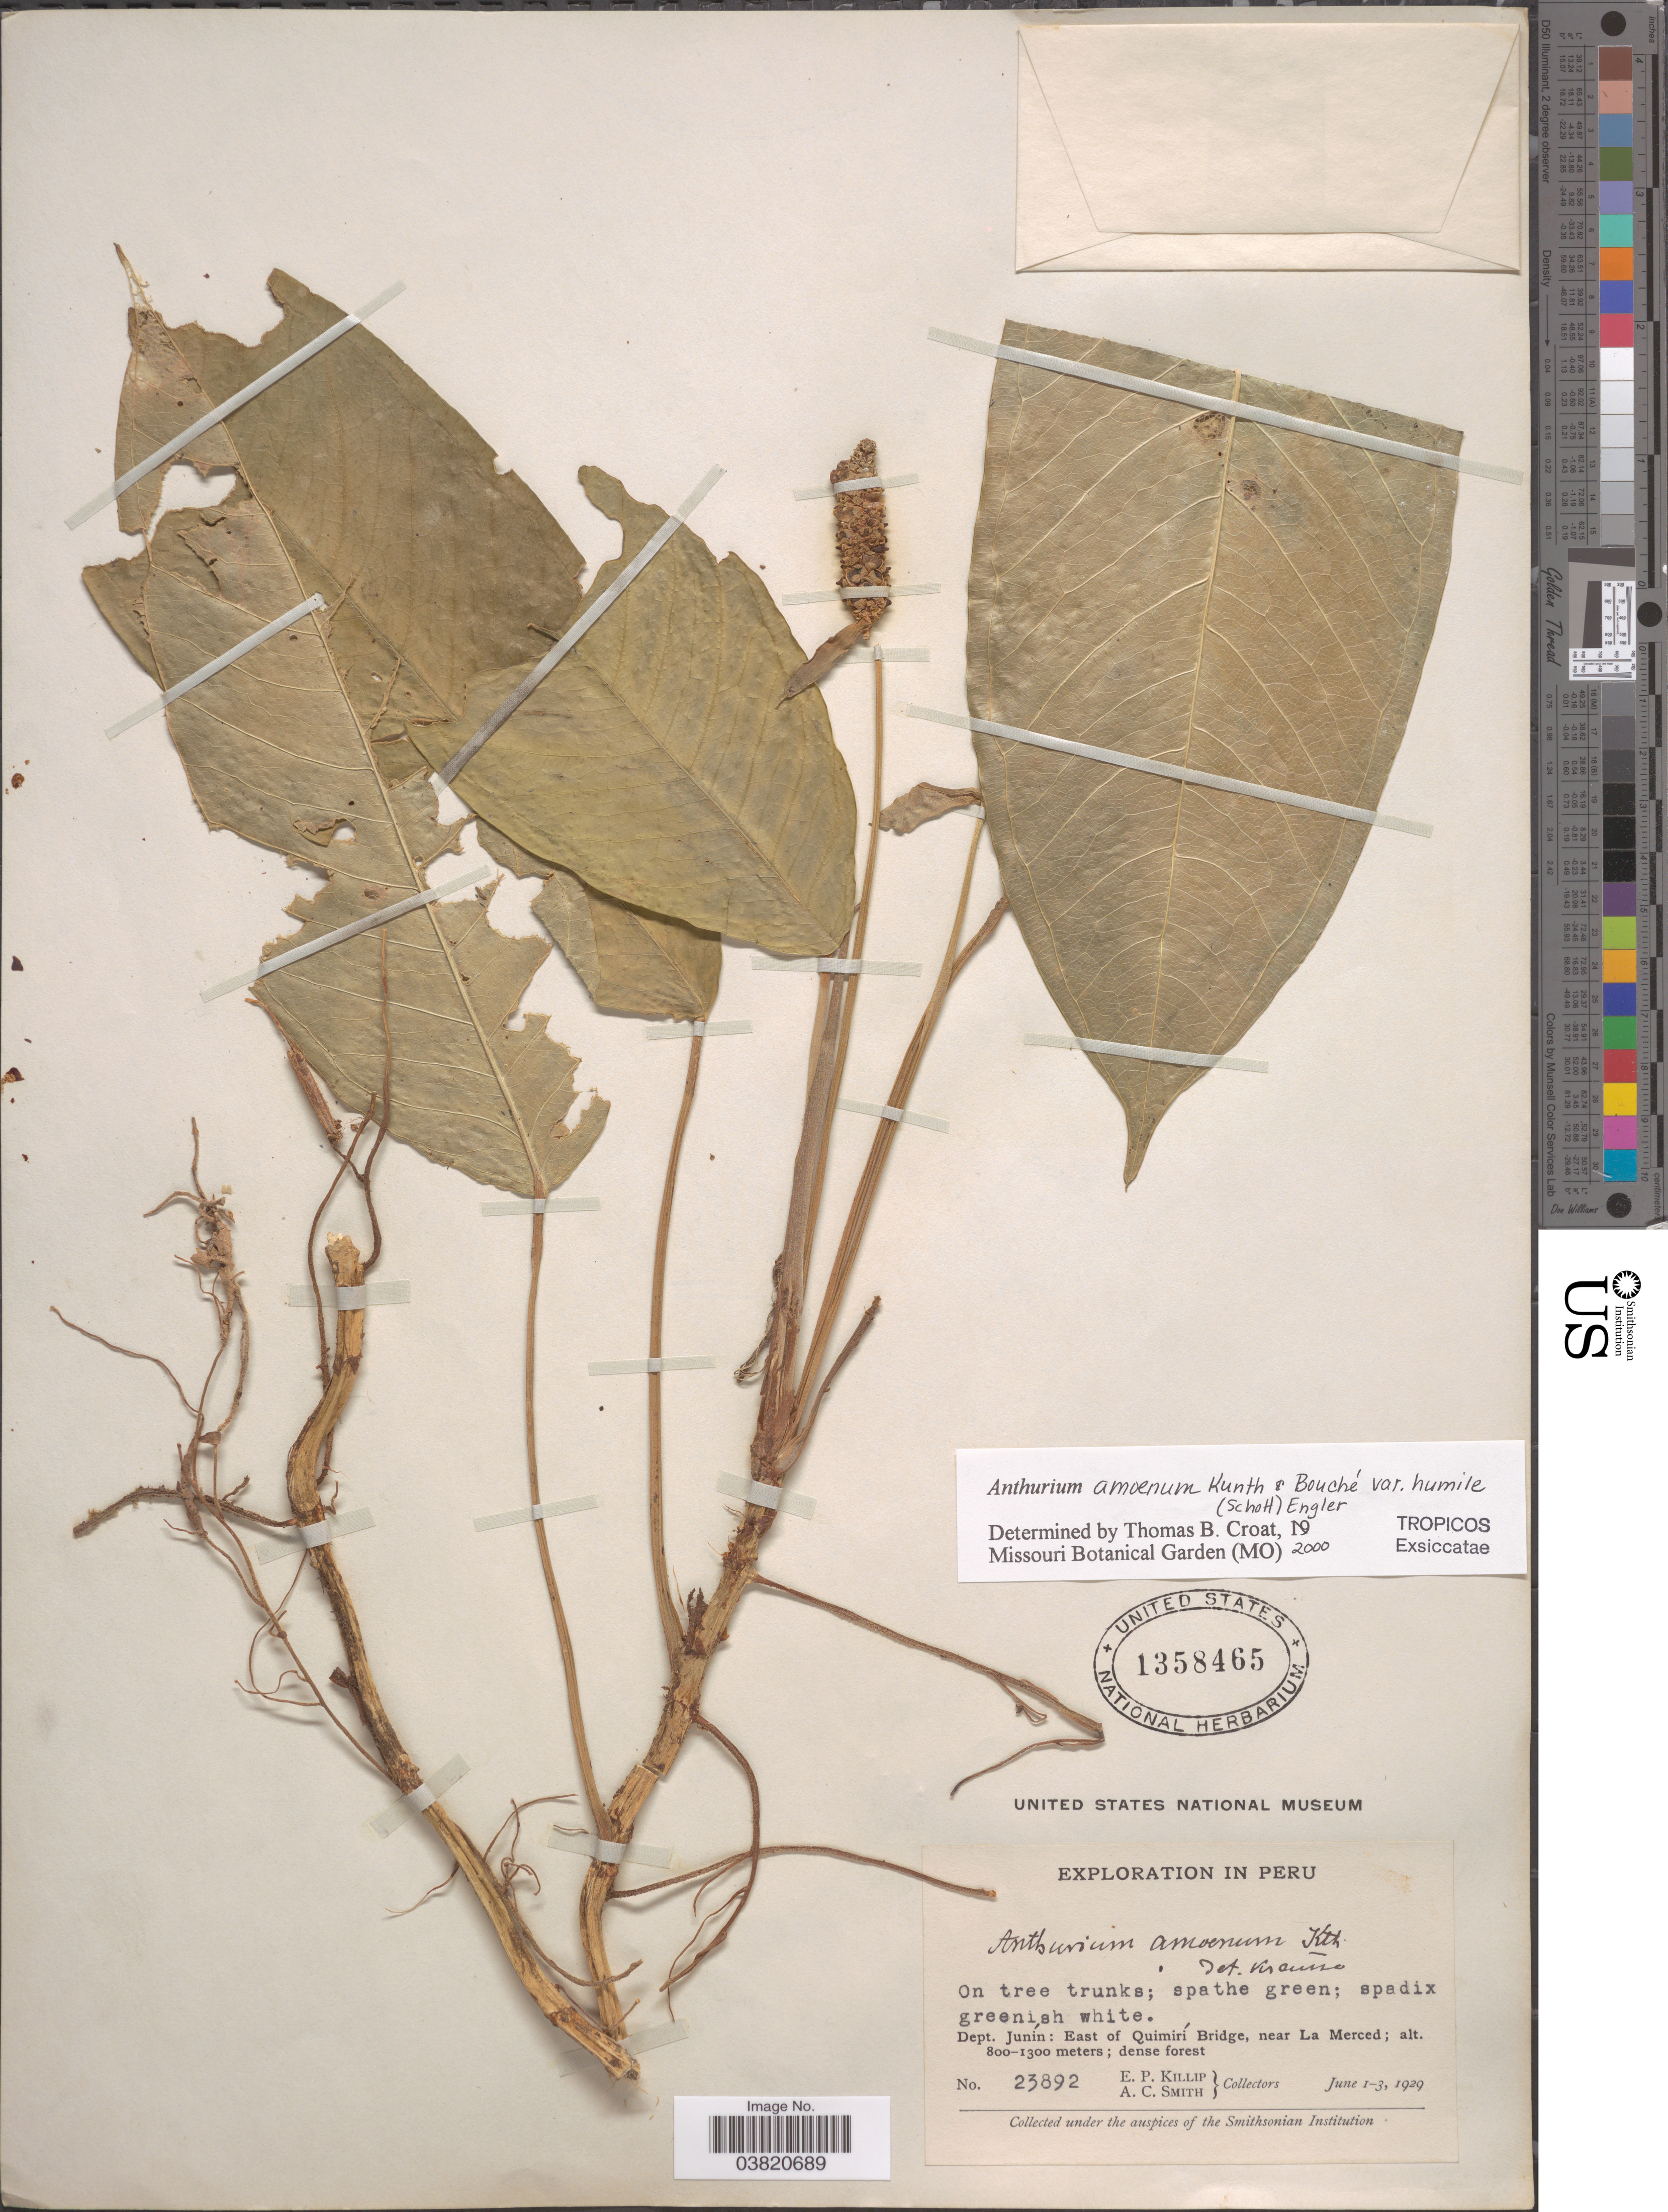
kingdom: Plantae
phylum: Tracheophyta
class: Liliopsida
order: Alismatales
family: Araceae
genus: Anthurium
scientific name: Anthurium amoenum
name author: Kunth & C.D. Bouché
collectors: E. P. Killip & A. C. Smith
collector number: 23892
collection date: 1929-06-01/1929-06-03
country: Peru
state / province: Junín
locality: Dept. Junín: East of Quimirí Bridge, near La Merced.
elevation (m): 800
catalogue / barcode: US 1358465